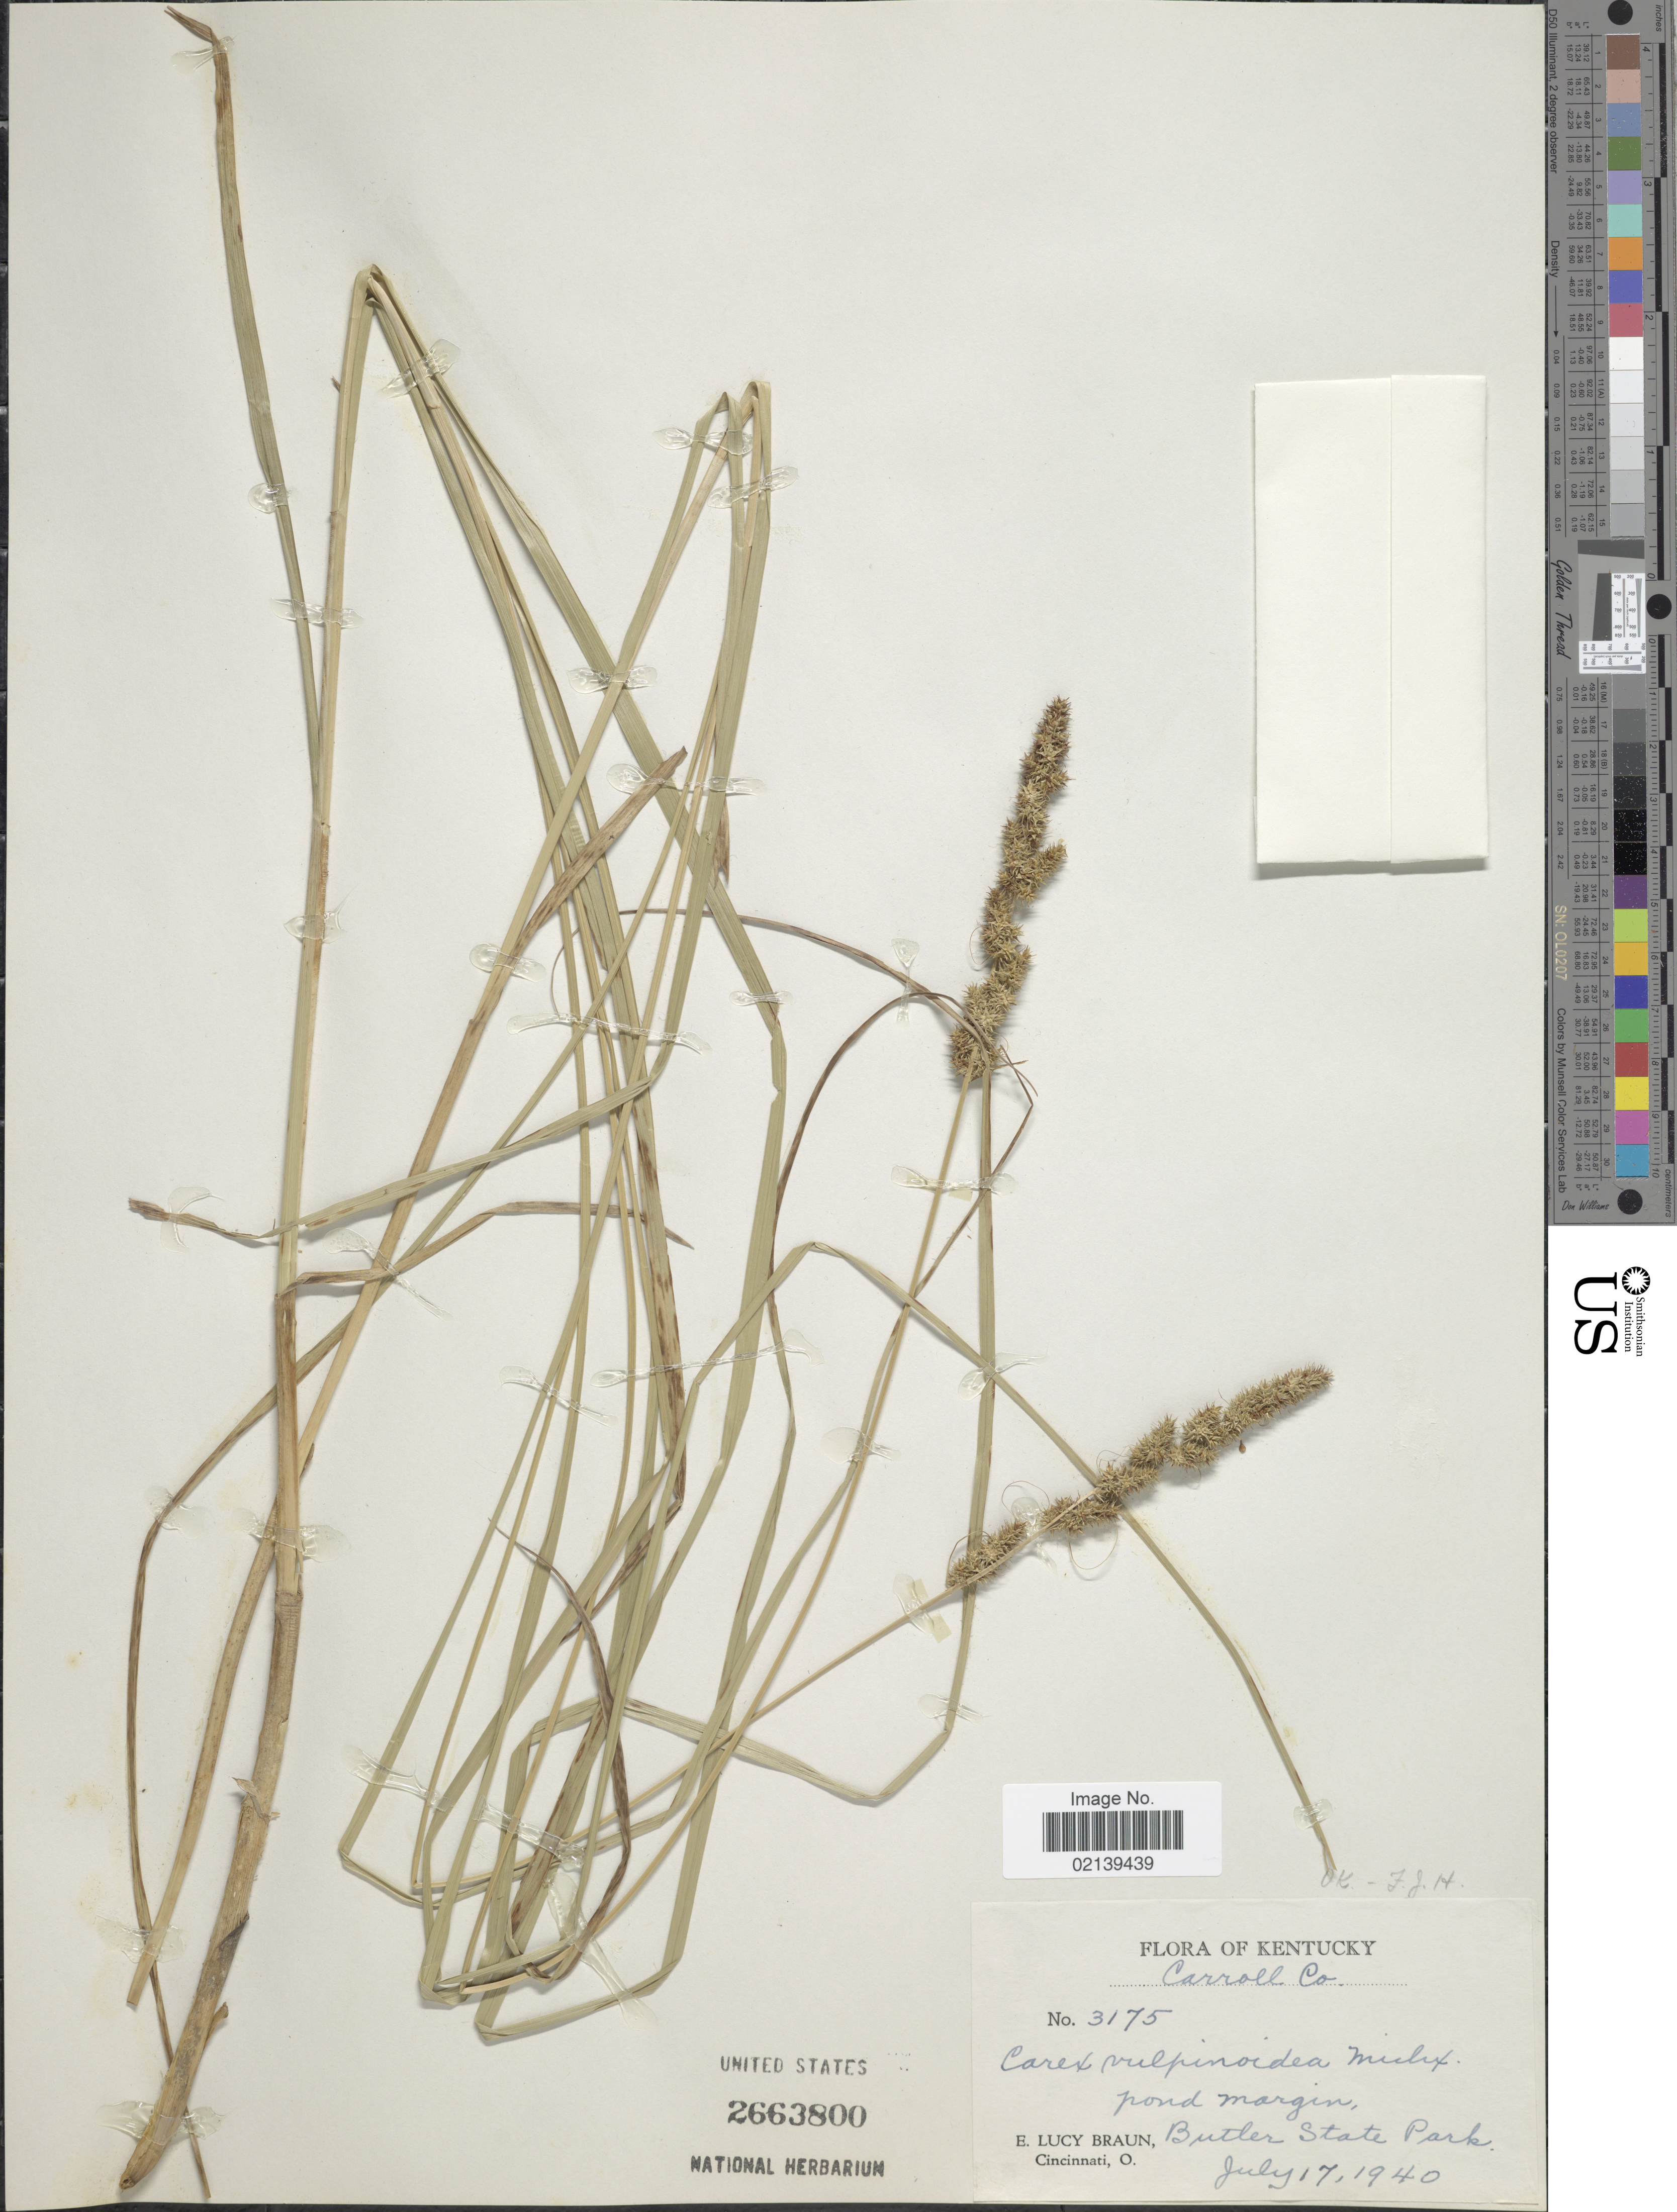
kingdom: Plantae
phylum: Tracheophyta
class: Liliopsida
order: Poales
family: Cyperaceae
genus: Carex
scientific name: Carex vulpinoidea Michx.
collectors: E. L. Braun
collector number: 3175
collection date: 1940-07-17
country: United States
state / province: Kentucky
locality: Carrol Co., pond margin, Butler State Park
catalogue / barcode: US 2663800